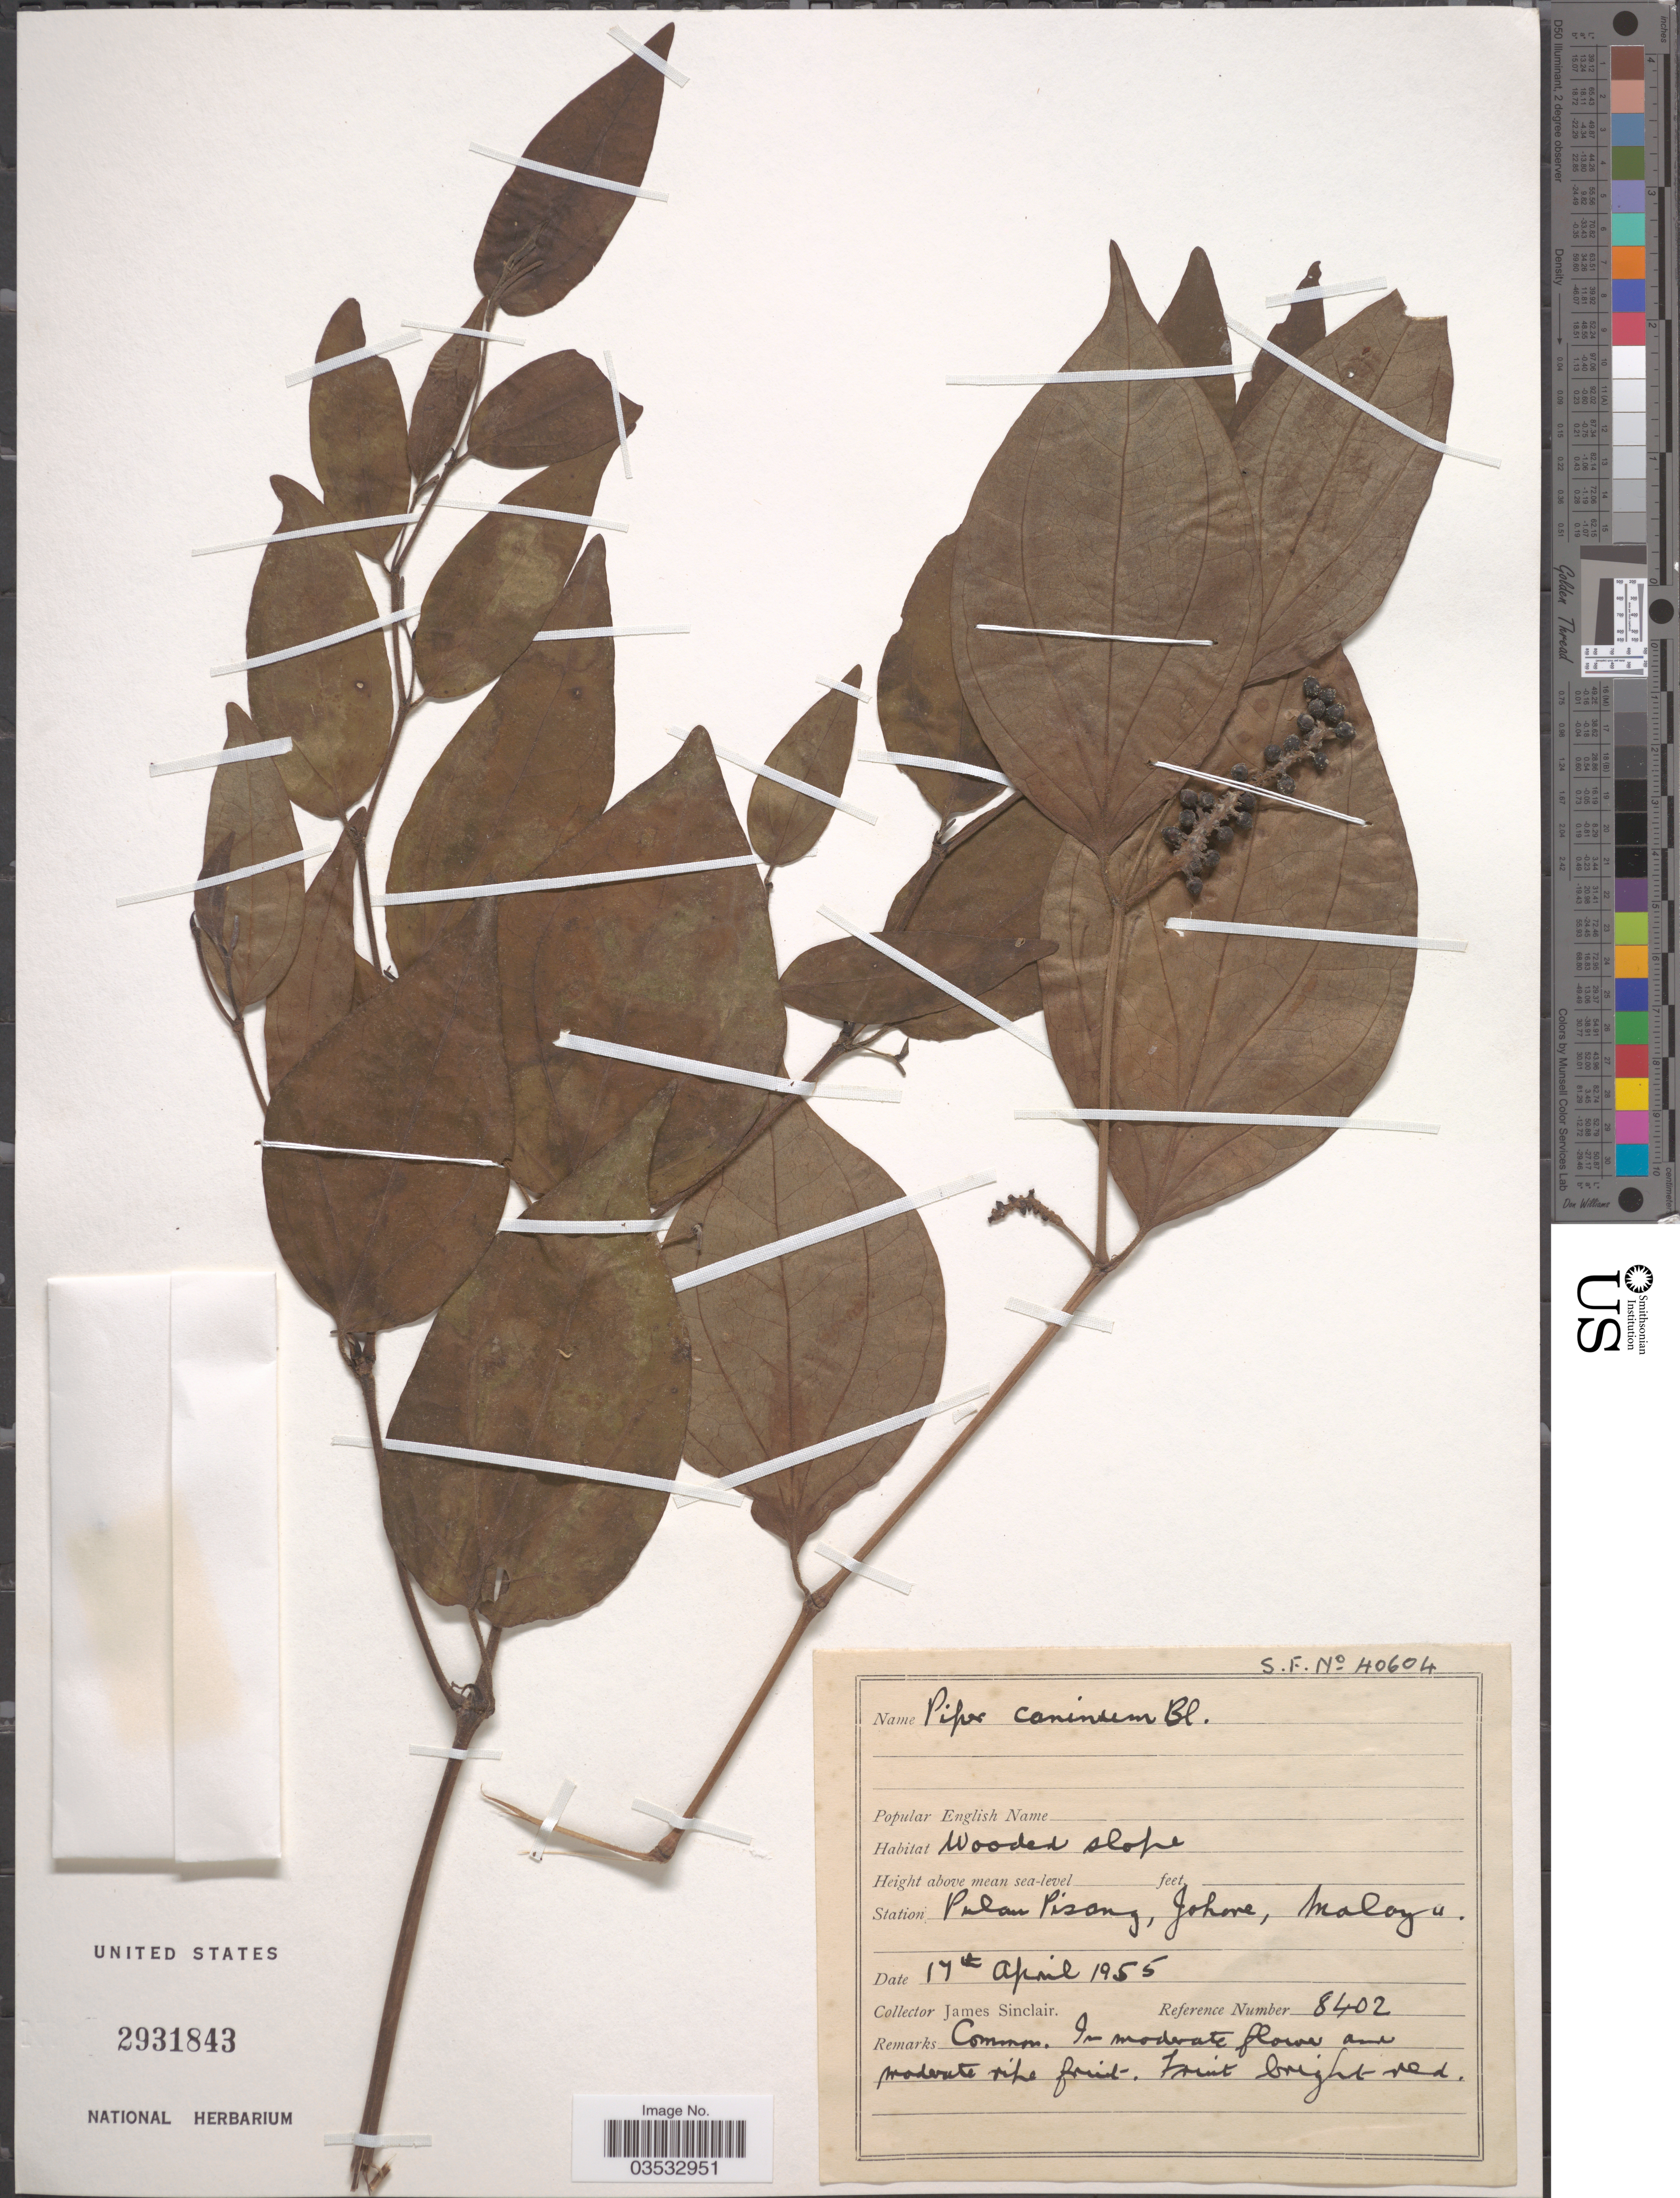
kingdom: Plantae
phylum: Tracheophyta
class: Magnoliopsida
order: Piperales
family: Piperaceae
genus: Piper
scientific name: Piper caninum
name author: Blume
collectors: J. Sinclair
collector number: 8402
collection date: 1955-04-17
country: Malaysia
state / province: Johor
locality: Station Pulan Pisang, Johore, Malaya.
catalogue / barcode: US 2931843